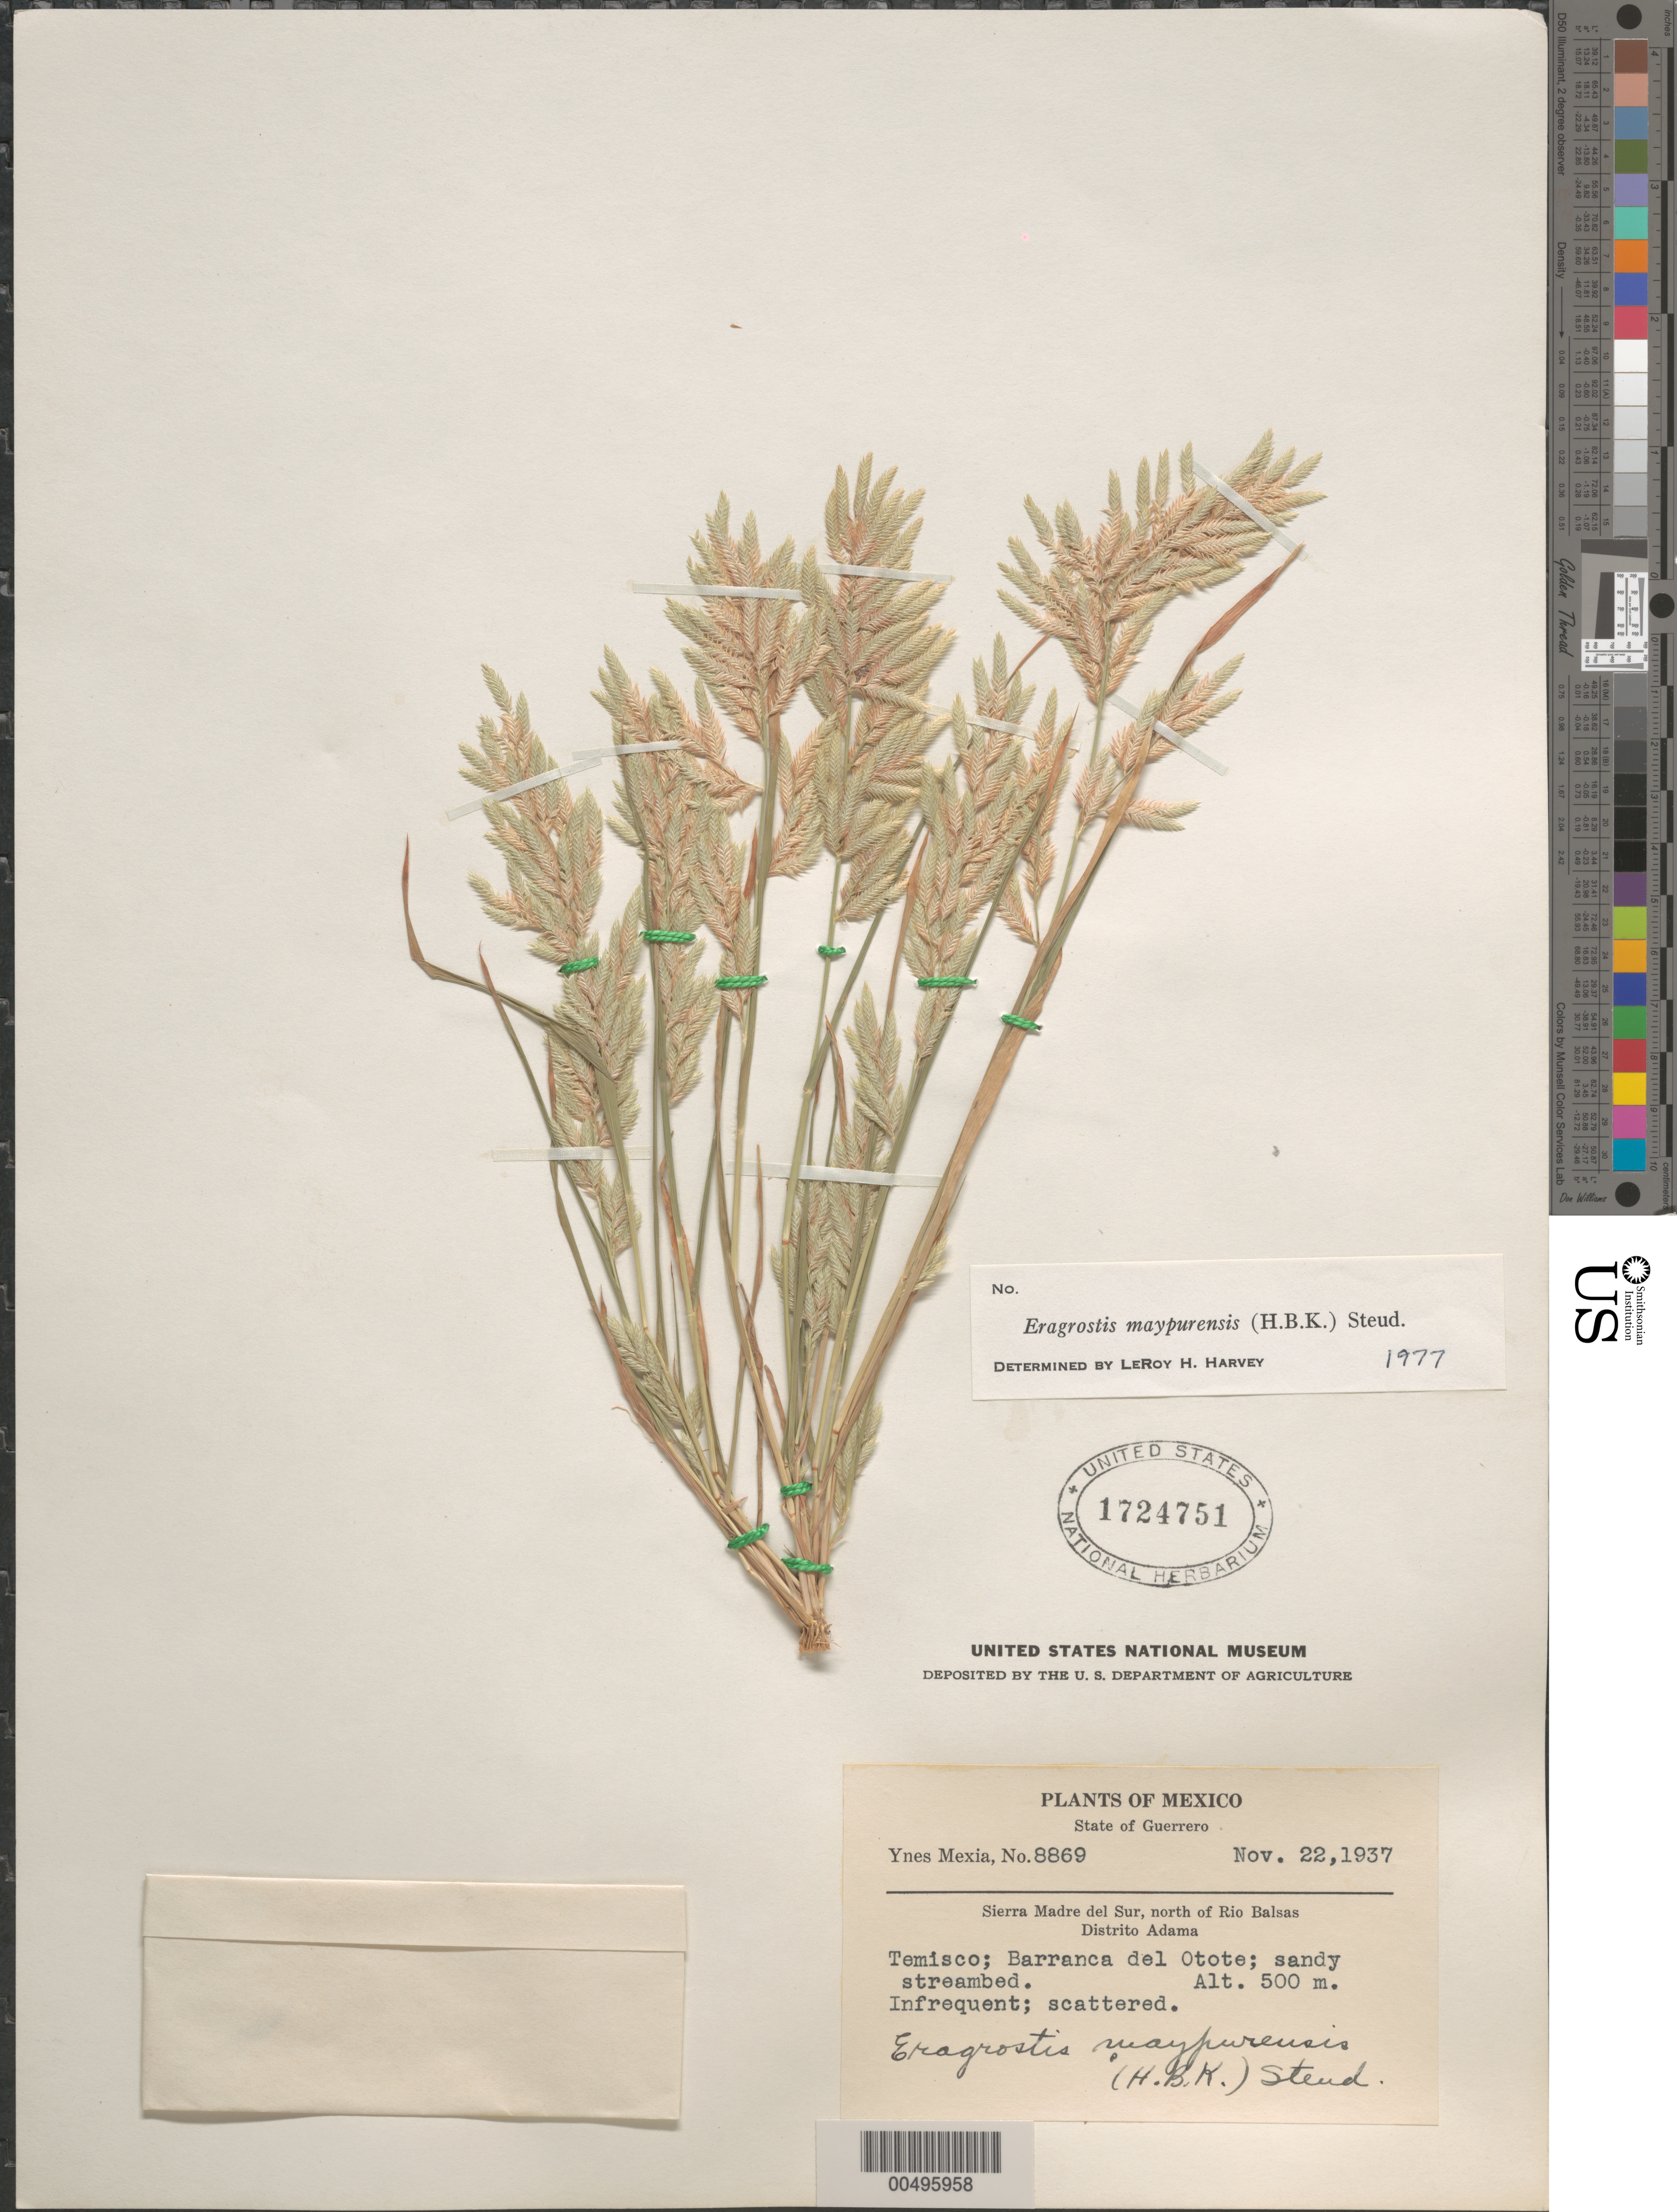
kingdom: Plantae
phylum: Tracheophyta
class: Liliopsida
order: Poales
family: Poaceae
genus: Eragrostis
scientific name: Eragrostis maypurensis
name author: (Kunth) Steud.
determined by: Harvey, L. H.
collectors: Y. Mexia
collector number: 8869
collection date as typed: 22 Nov 1937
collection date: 1937-11-22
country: Mexico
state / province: Guerrero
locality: Sierra Madre del Sur, N of Rio Balsas, Adama Dist., Temisco, Barranca del Otote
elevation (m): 500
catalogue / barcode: US 1724751